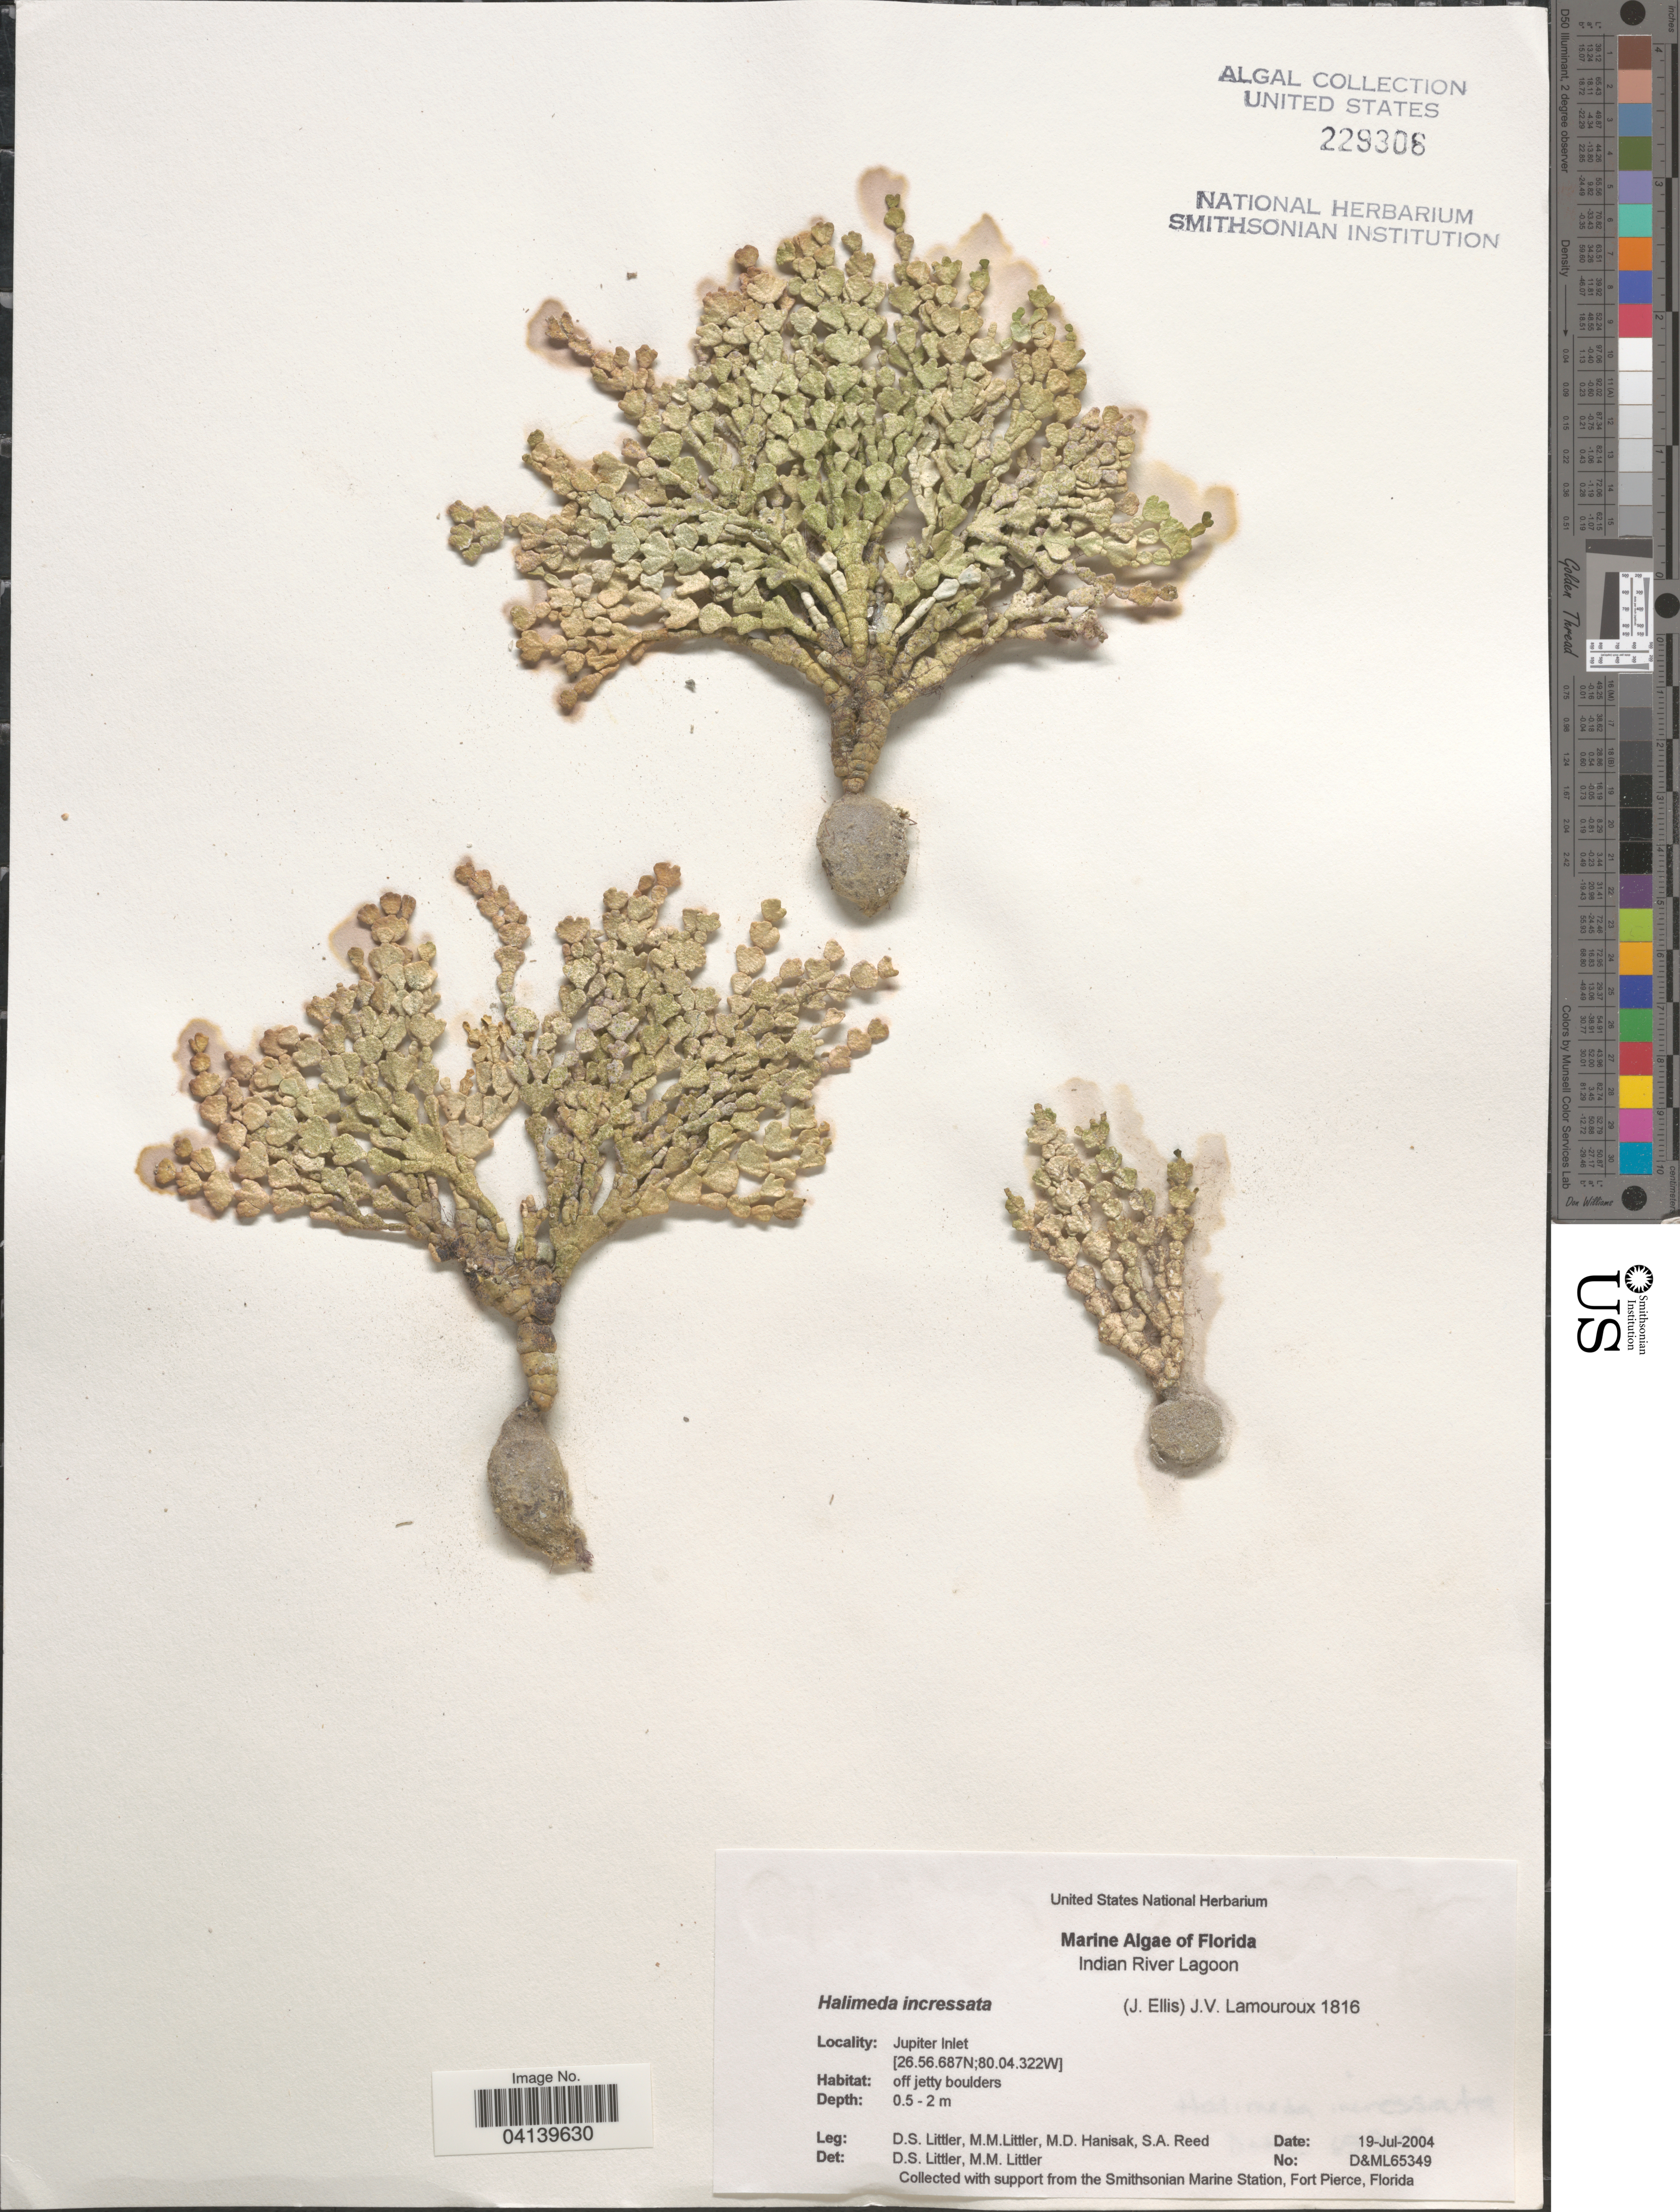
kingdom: Plantae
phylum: Chlorophyta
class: Ulvophyceae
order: Bryopsidales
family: Halimedaceae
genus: Halimeda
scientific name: Halimeda incrassata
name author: (J. Ellis) J.V.Lamouroux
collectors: D. S. Littler, M. Hanisak & S. Reed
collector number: D&ML65349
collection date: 2004-07-19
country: United States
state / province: Florida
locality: Indian River Lagoon. Jupiter Inlet.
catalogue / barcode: US 229306